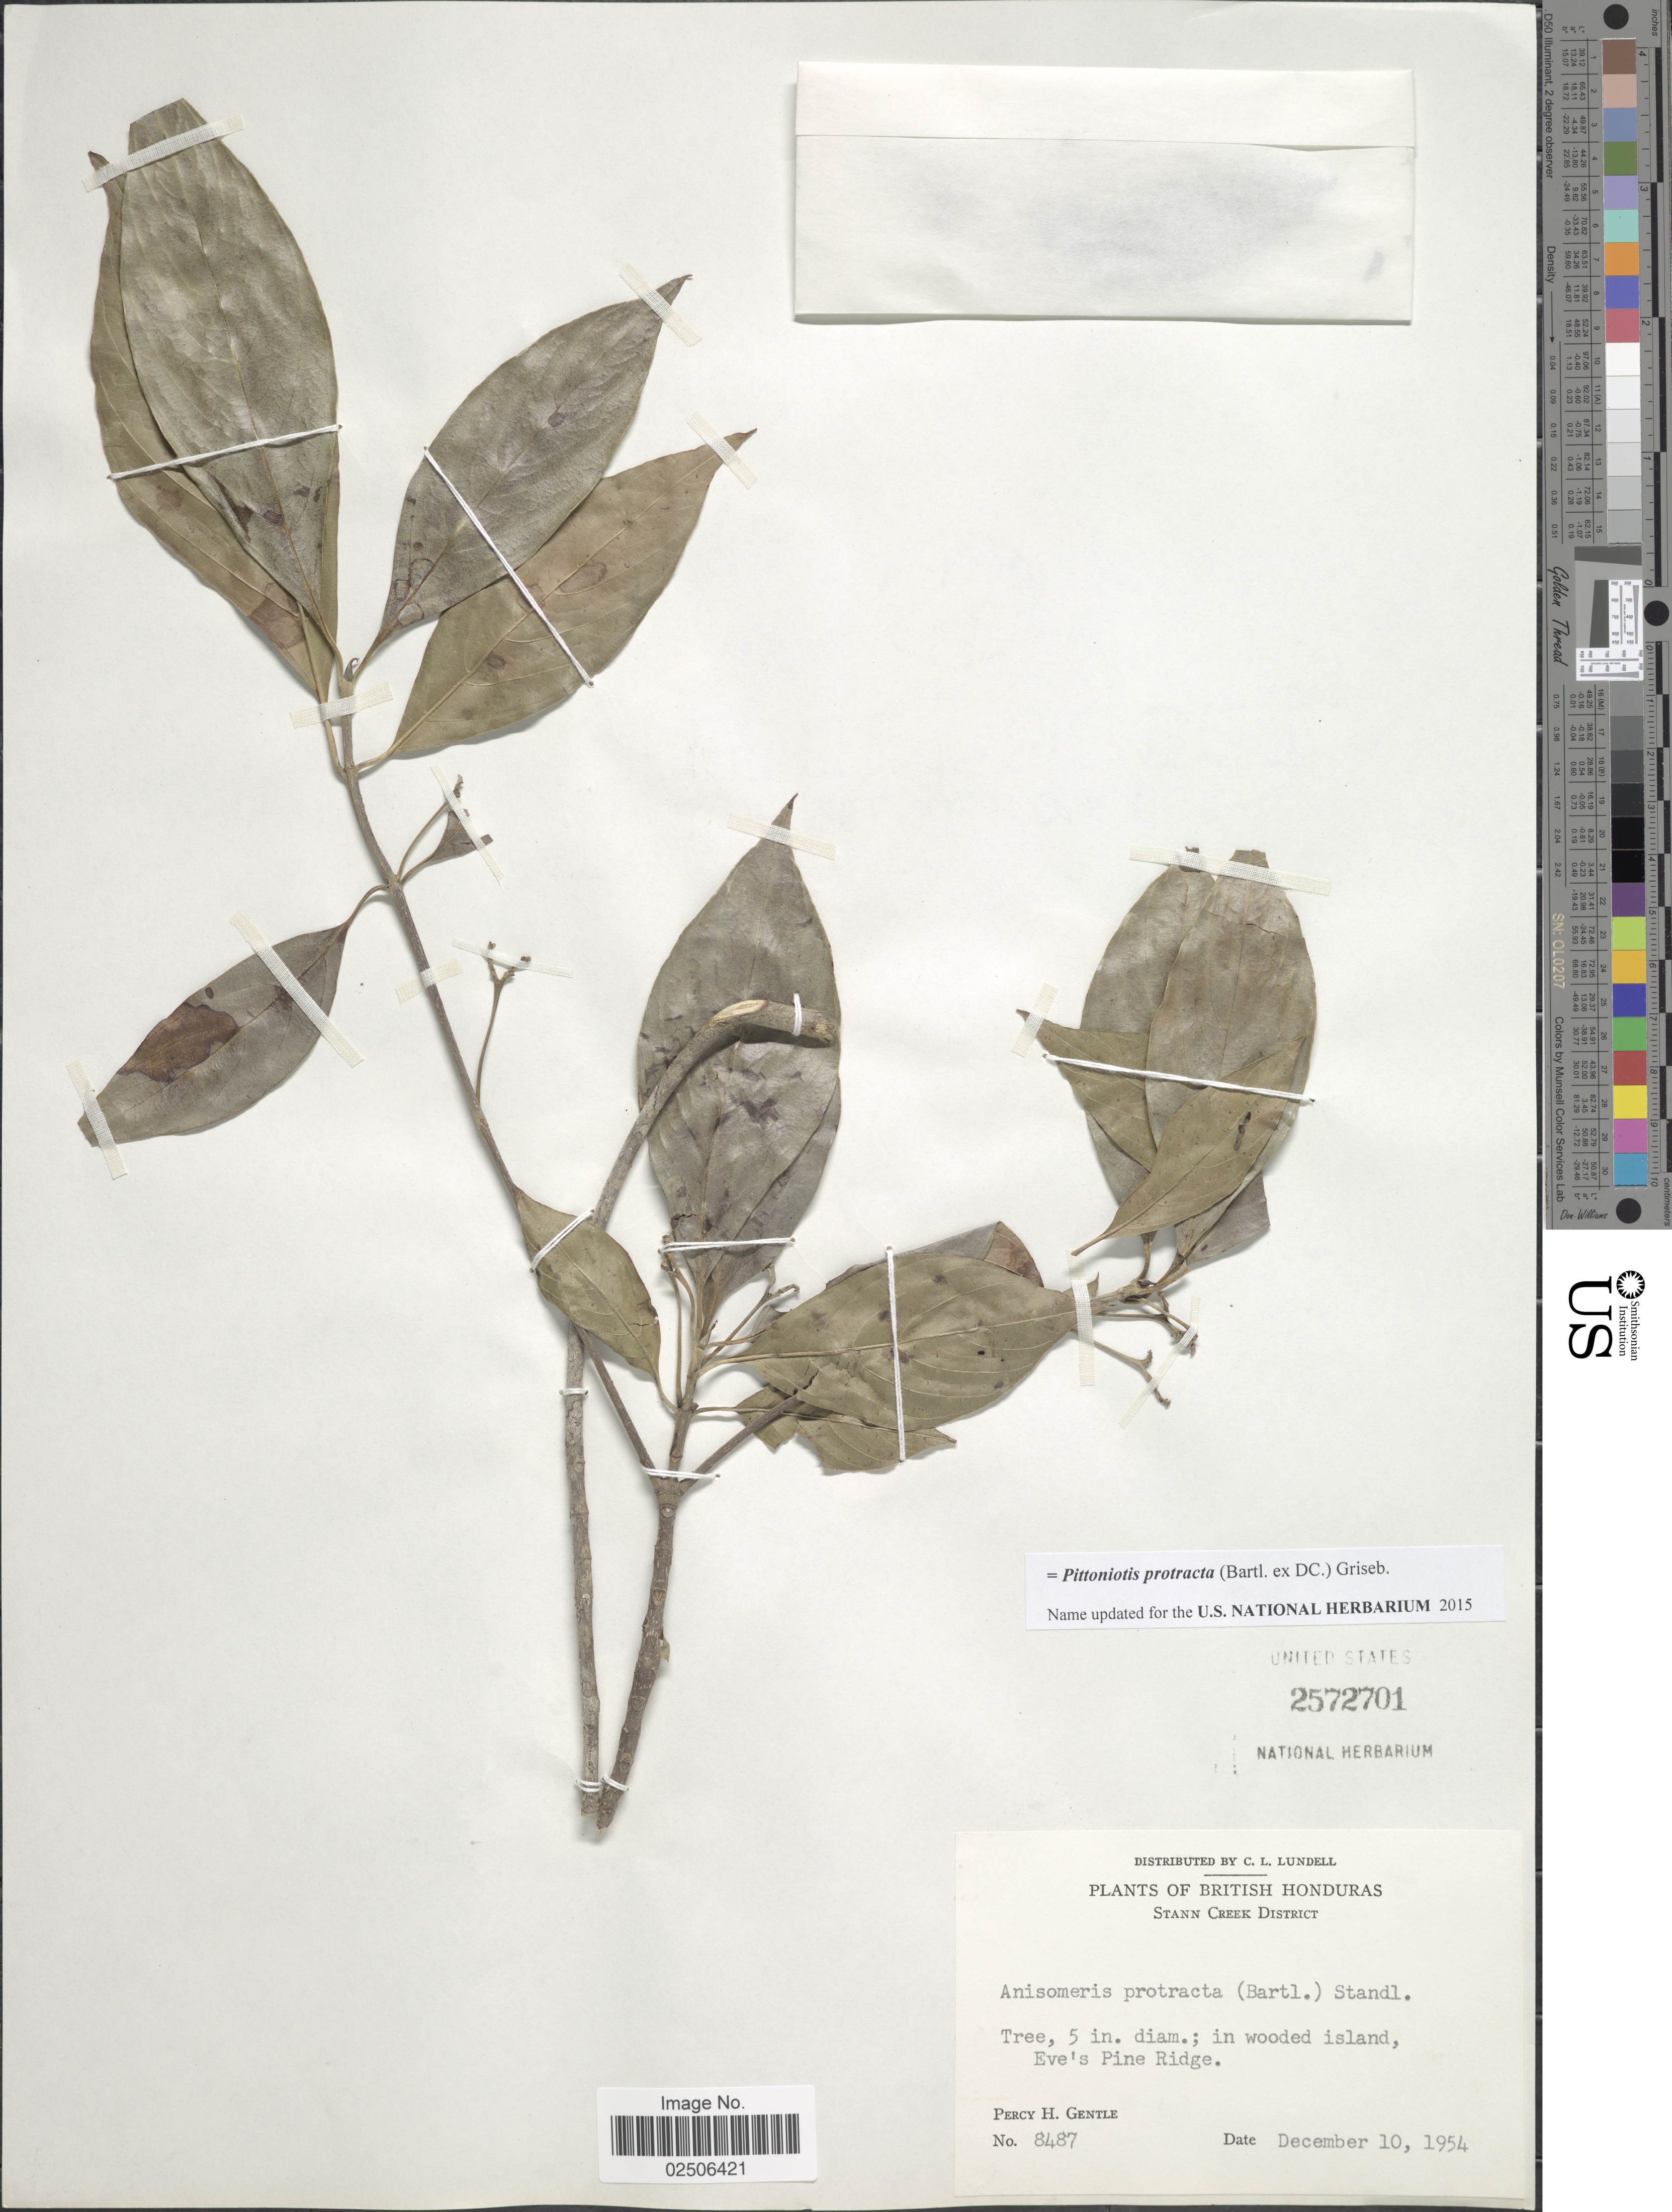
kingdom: Plantae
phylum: Tracheophyta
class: Magnoliopsida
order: Gentianales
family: Rubiaceae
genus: Pittoniotis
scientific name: Pittoniotis protracta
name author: (Bartl. ex DC.) Griseb.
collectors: P. H. Gentle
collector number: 6487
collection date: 1954-12-10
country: Belize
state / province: Stann Creek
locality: British Honduras, Stann Creek District, in wooded island, Eve's Pine Ridge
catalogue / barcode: US 2572701